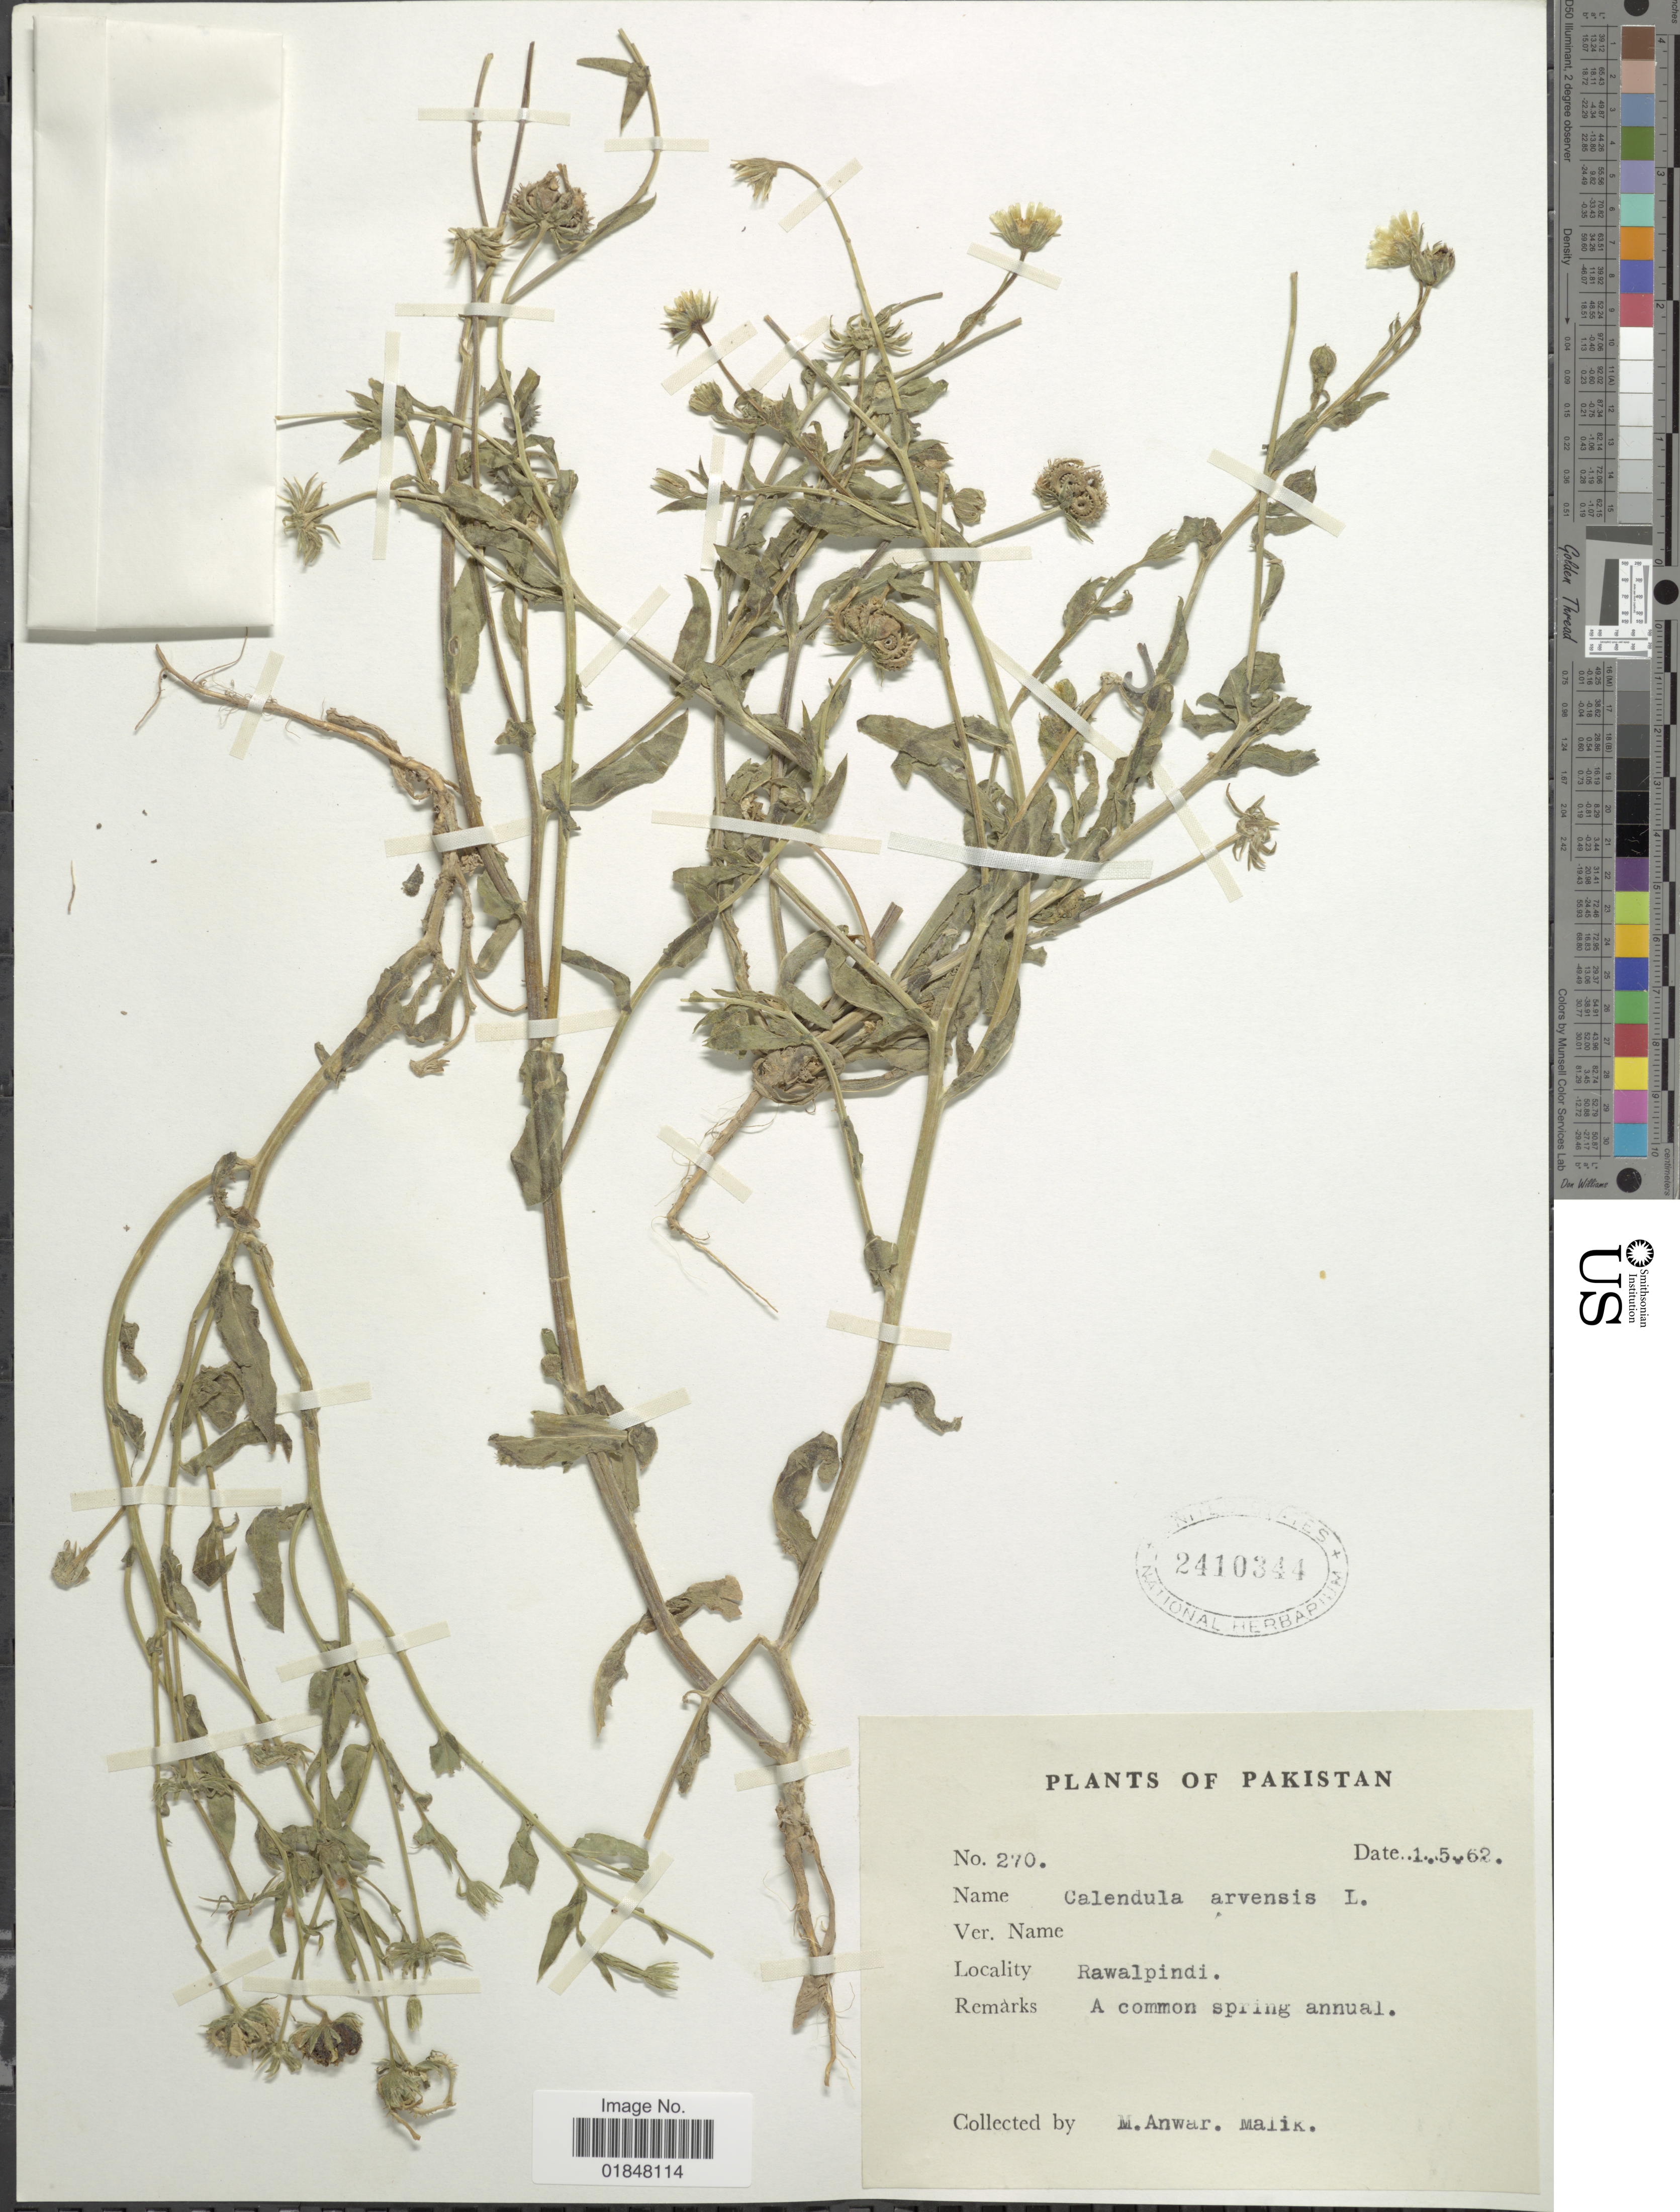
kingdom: Plantae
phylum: Tracheophyta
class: Magnoliopsida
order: Asterales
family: Asteraceae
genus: Calendula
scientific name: Calendula arvensis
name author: L.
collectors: M. Anwar & Malik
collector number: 270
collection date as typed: Transcribed d/m/y: 1/5/62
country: Pakistan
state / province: Punjab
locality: Rawalpindi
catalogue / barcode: US 2410344